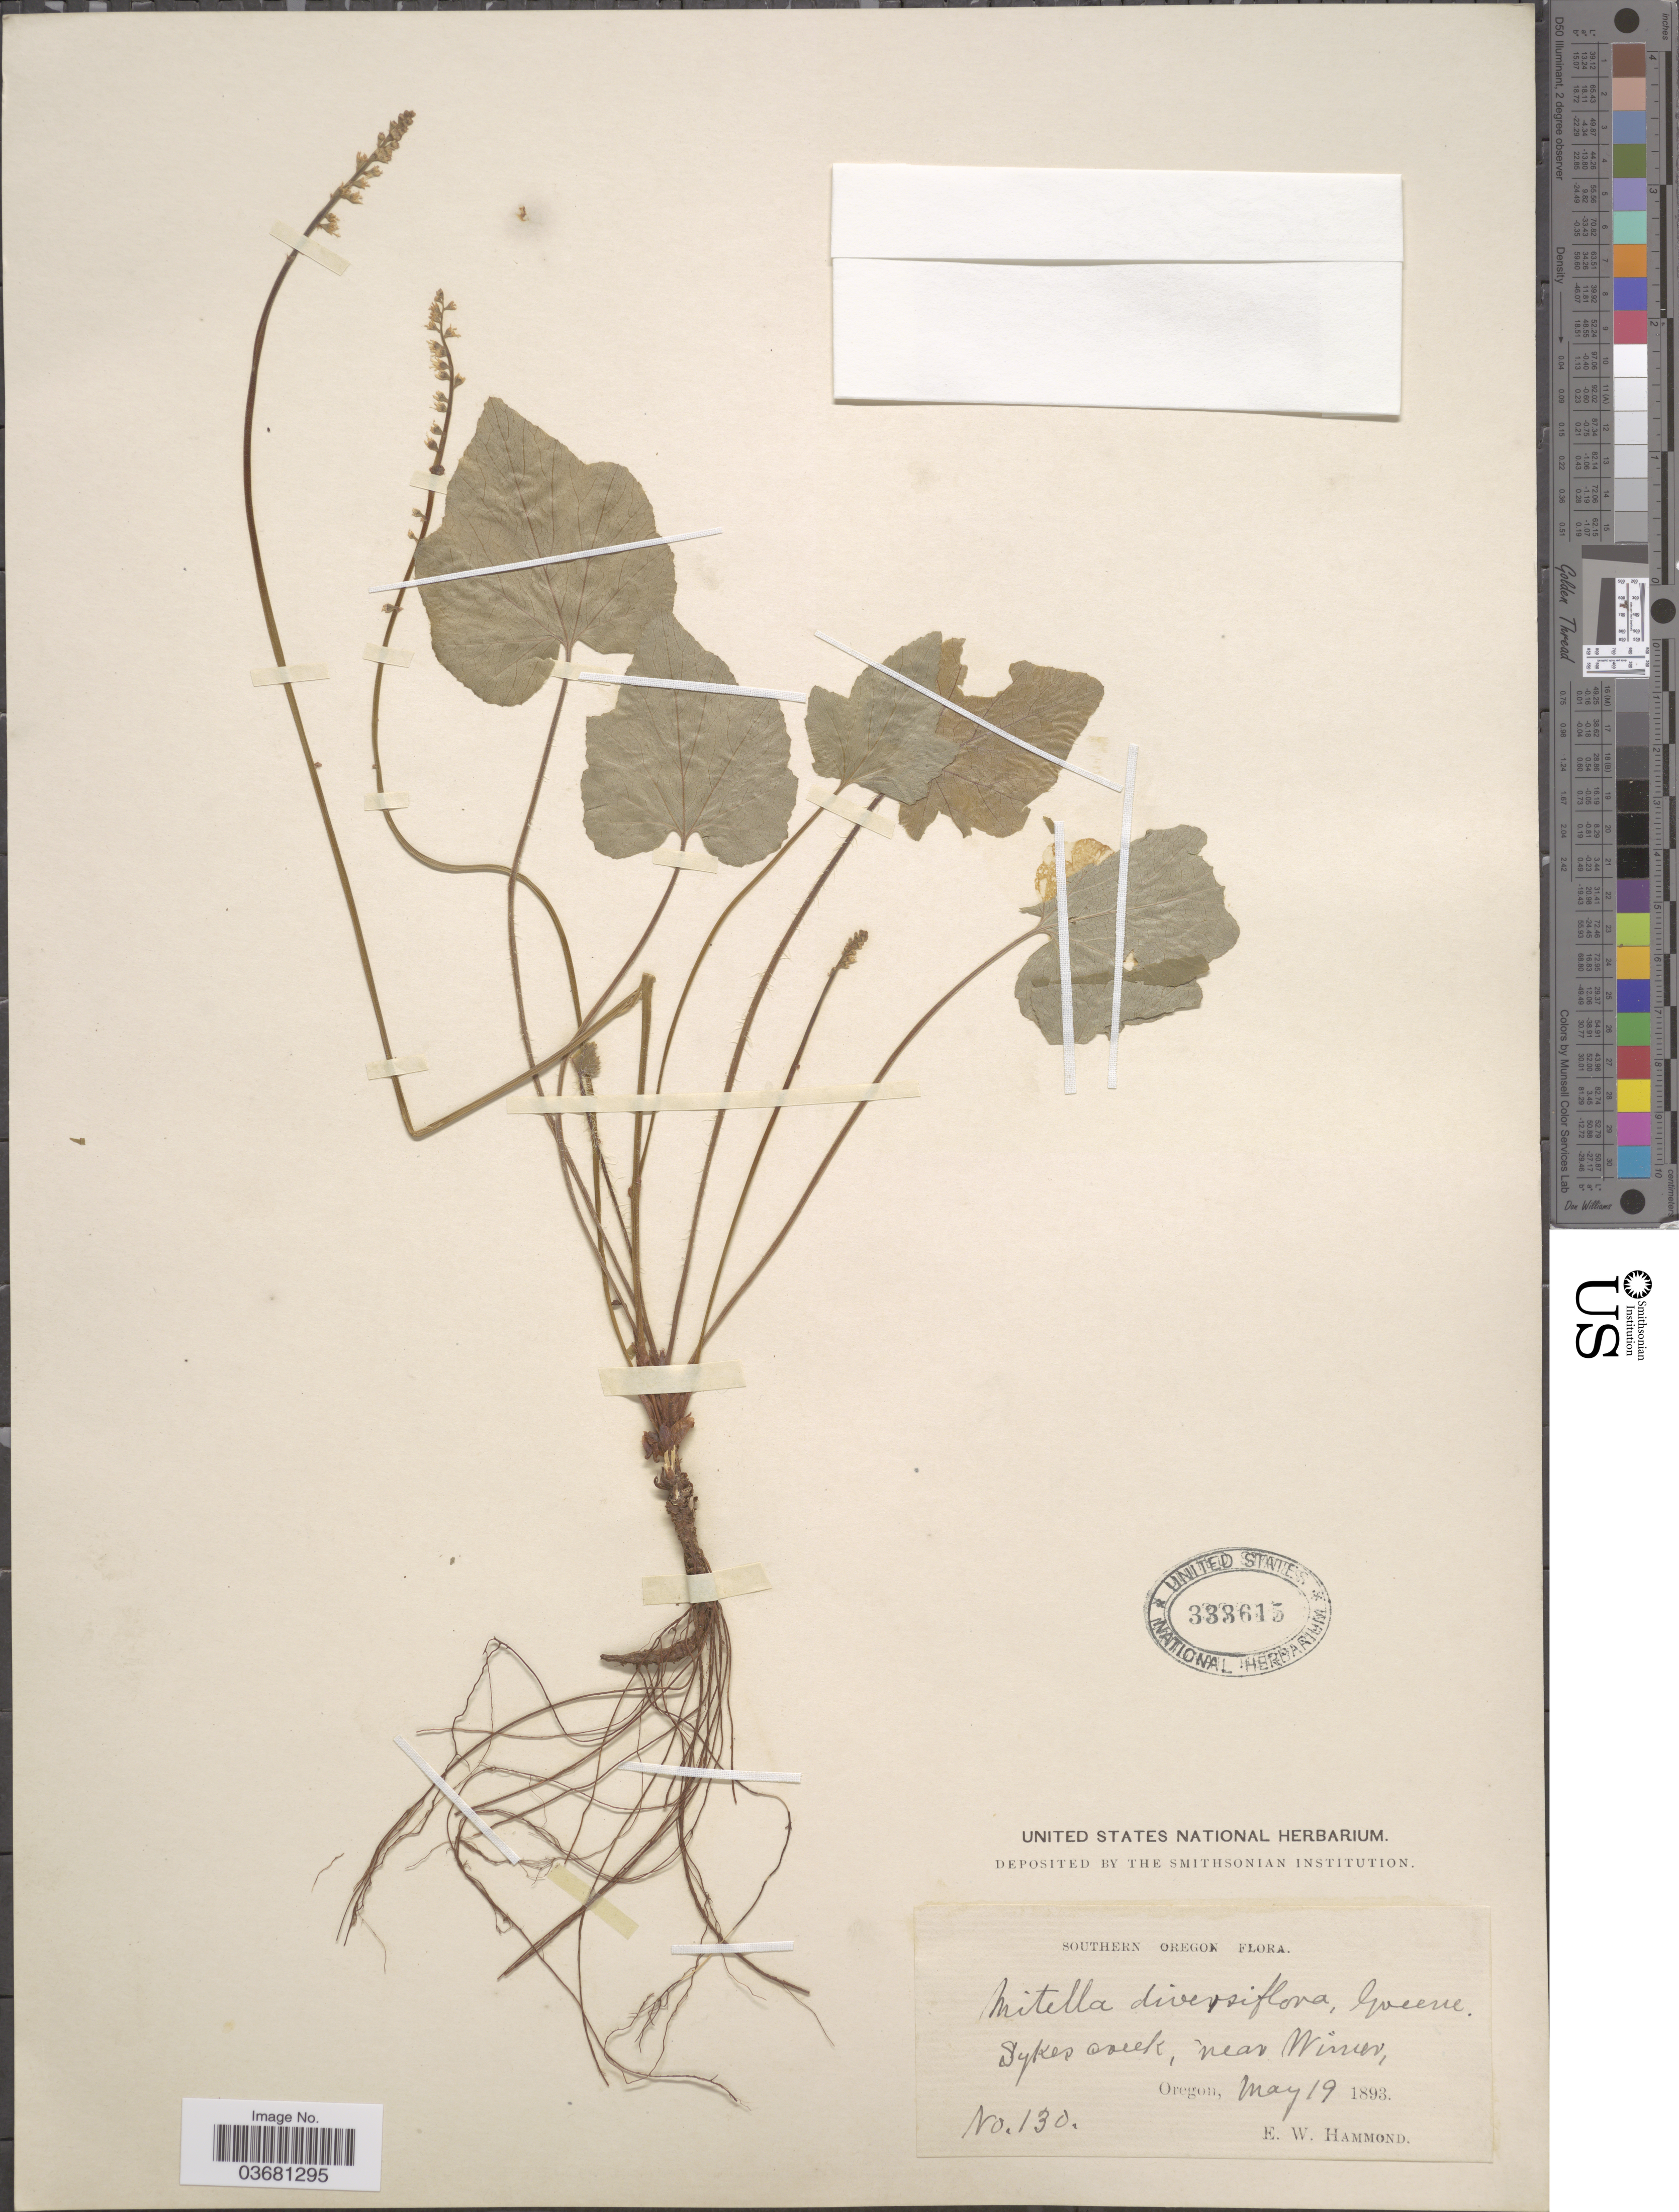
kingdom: Plantae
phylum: Tracheophyta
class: Magnoliopsida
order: Saxifragales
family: Saxifragaceae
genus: Mitella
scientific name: Mitella diversifolia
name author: Greene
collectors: E. Hammond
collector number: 130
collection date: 1893-05-19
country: United States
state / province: Oregon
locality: Southern Oregon. Sykes creek, near Wimer.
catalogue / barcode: US 333615